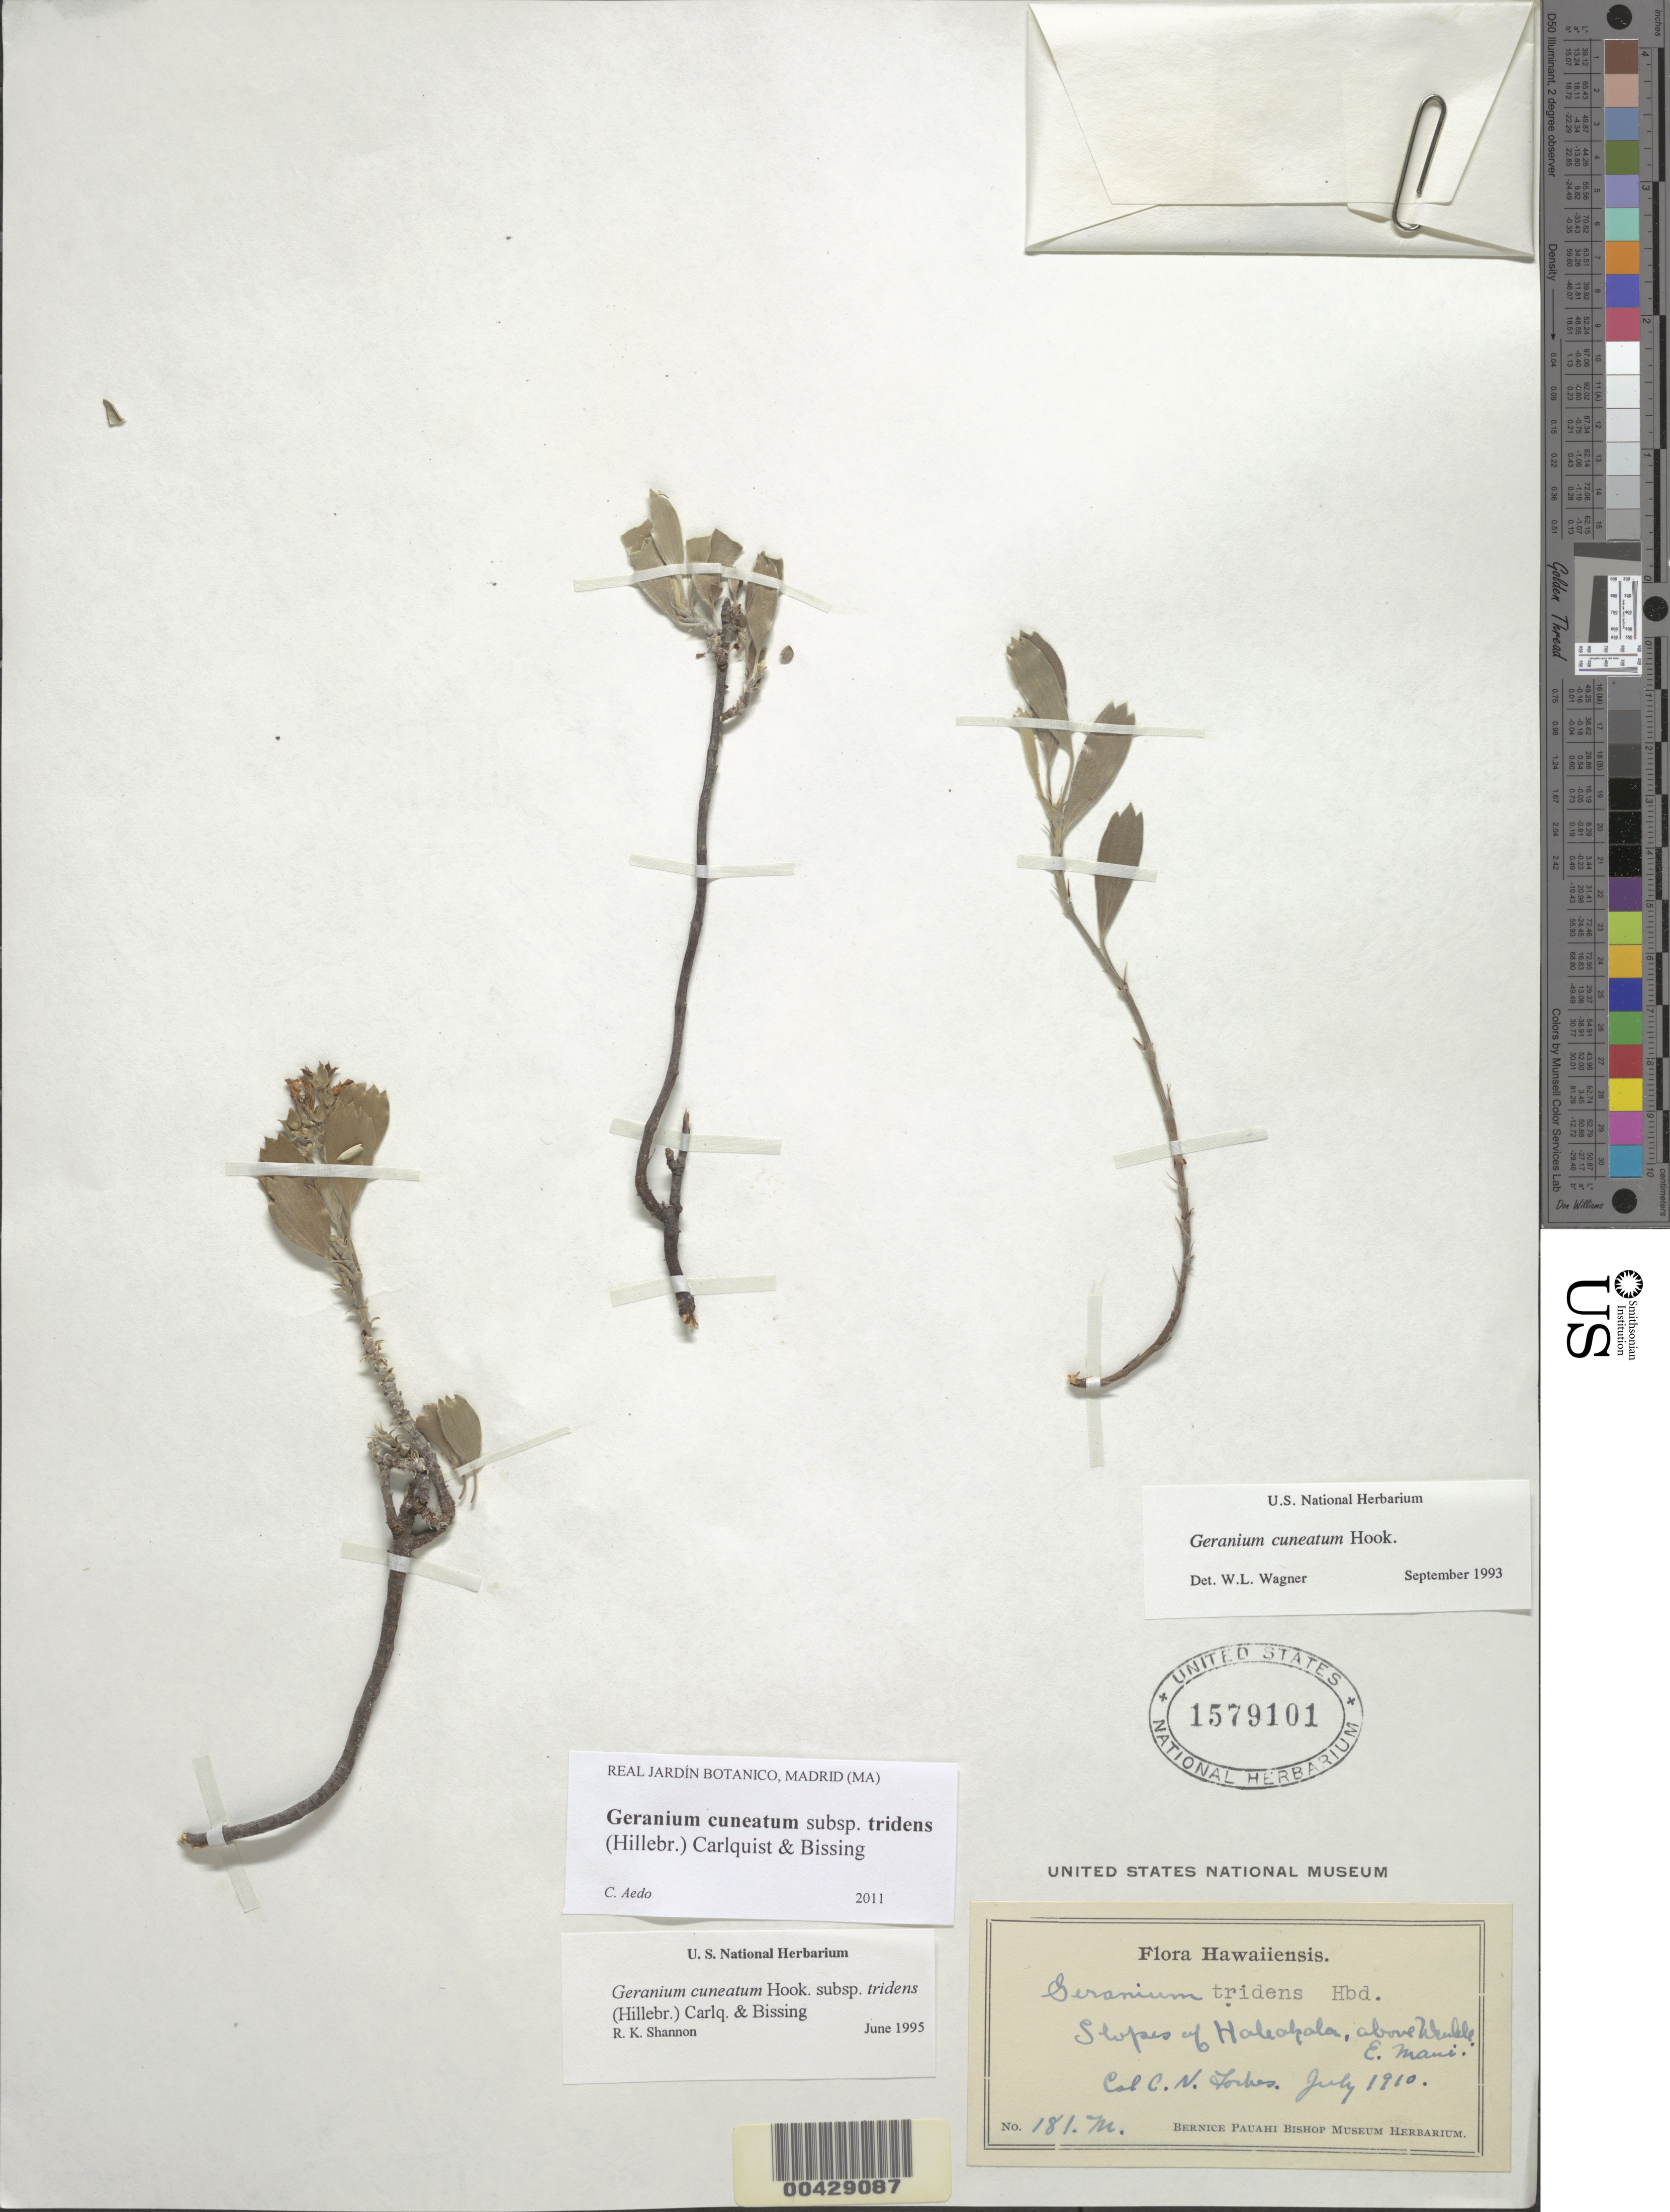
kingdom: Plantae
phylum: Tracheophyta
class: Magnoliopsida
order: Geraniales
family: Geraniaceae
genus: Geranium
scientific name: Geranium cuneatum subsp. tridens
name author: (Hillebr.) Carlquist & Bissing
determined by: Aedo, C.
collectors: C. N. Forbes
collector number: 181.M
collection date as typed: Jul 1910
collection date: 1910-07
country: United States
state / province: Hawaii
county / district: Maui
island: Maui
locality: Slopes of Haleakala, above Wenlele, east Maui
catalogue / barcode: US 1579101